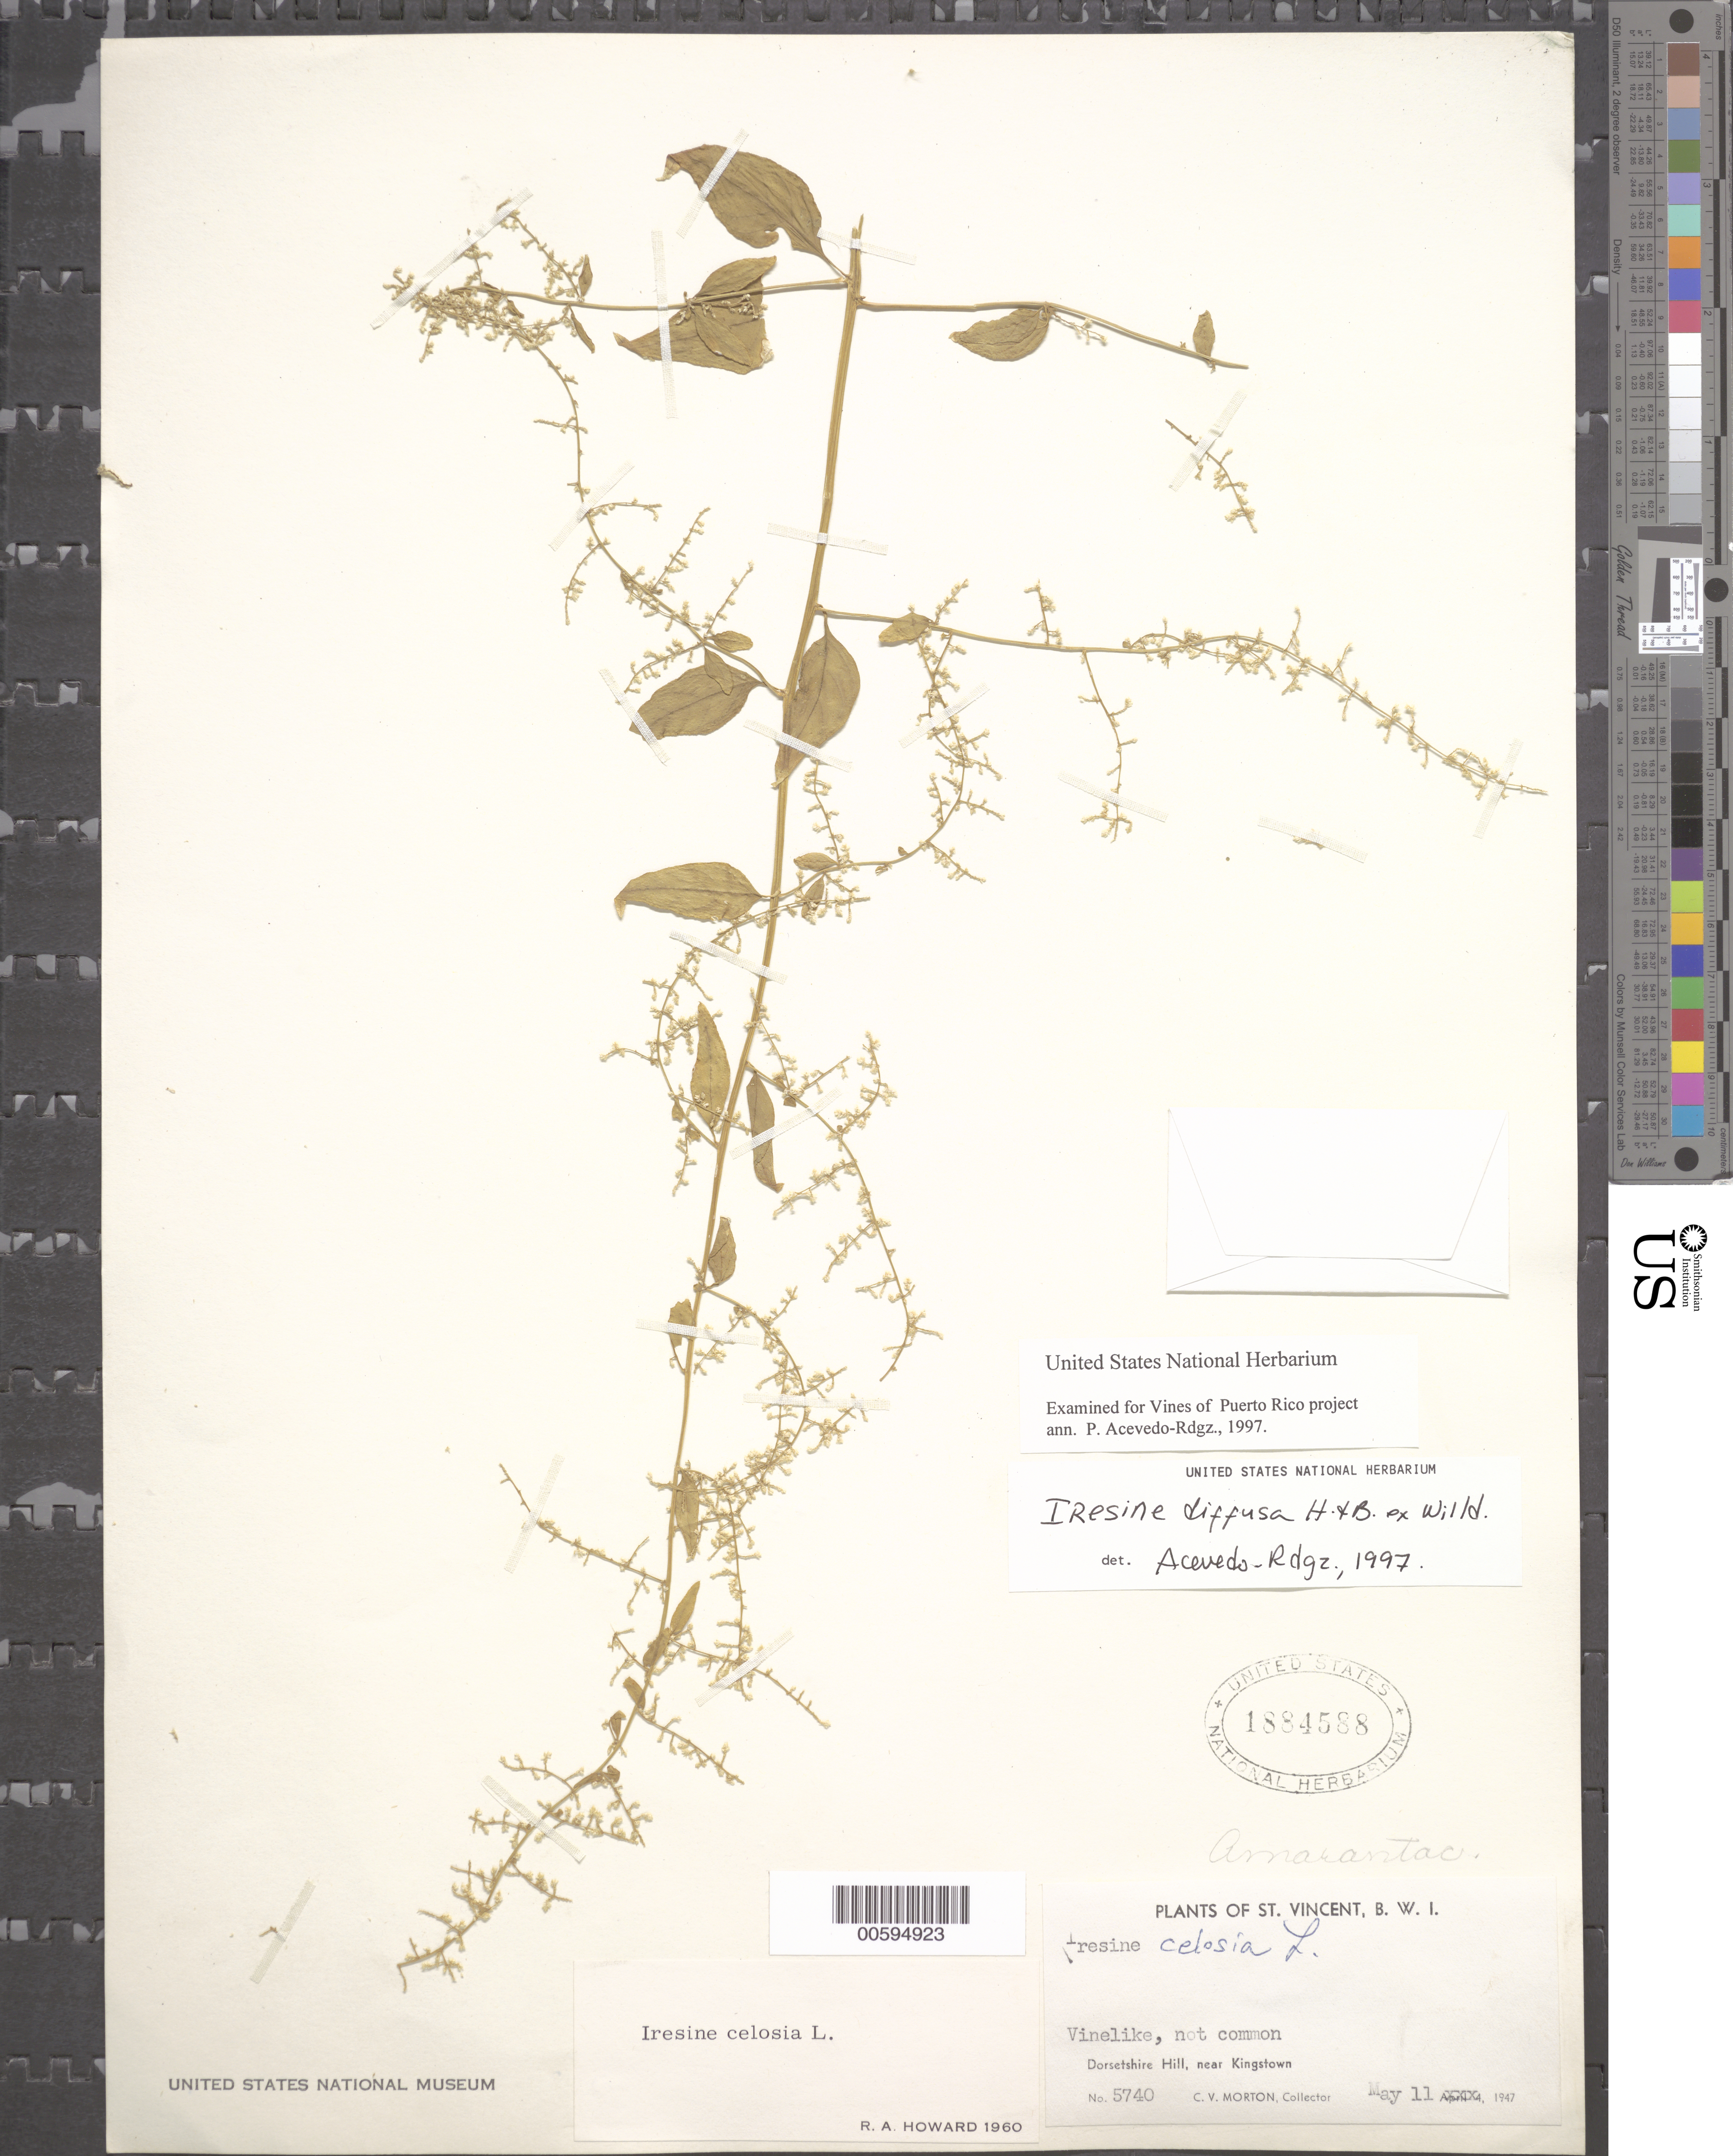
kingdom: Plantae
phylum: Tracheophyta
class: Magnoliopsida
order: Caryophyllales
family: Amaranthaceae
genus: Iresine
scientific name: Iresine diffusa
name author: Humb. & Bonpl. ex Willd.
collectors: C. V. Morton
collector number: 5740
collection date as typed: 11 May 1947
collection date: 1947-05-11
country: St. Vincent - Grenadines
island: St. Vincent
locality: Dorsetshire Hill, near Kingston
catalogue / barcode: US 1884588